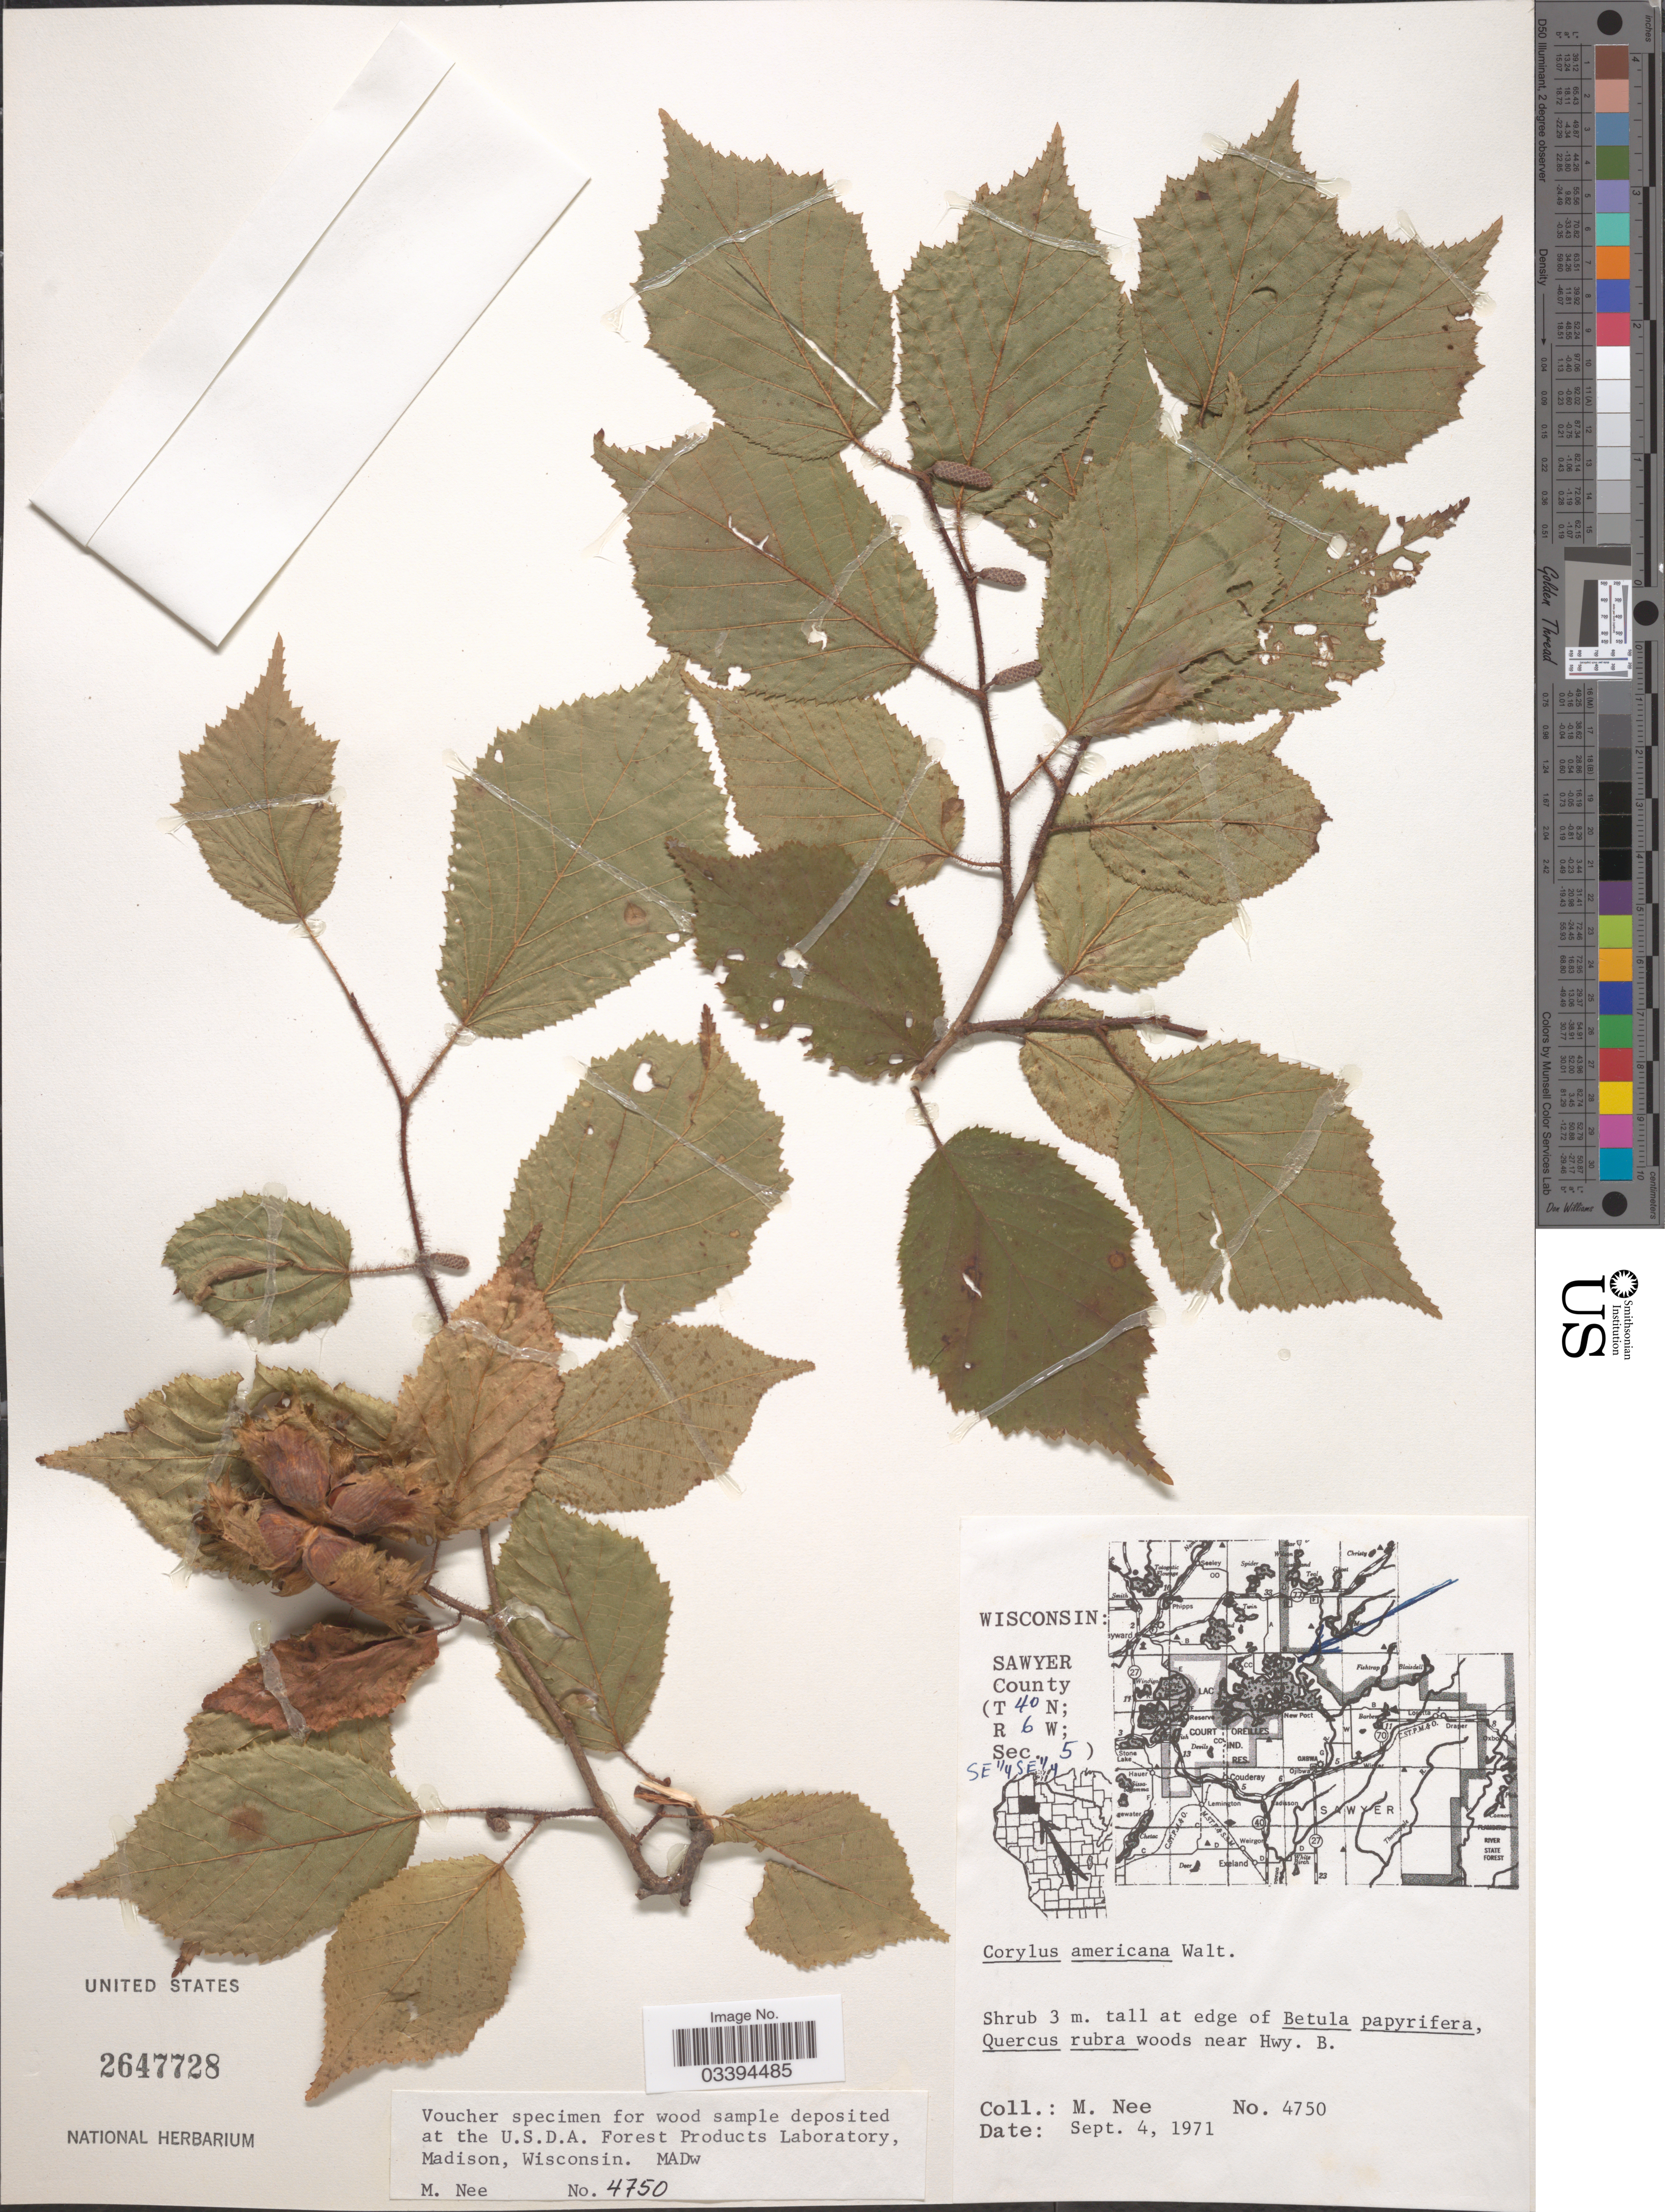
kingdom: Plantae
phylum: Tracheophyta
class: Magnoliopsida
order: Fagales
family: Betulaceae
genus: Corylus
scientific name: Corylus americana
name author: Walter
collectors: M. Nee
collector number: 4750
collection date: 1971-09-04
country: United States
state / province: Wisconsin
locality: Sawyer County (T40N; R6W; Sec 5) SE ¼ SE¼, woods near Hwy. B.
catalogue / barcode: US 2647728